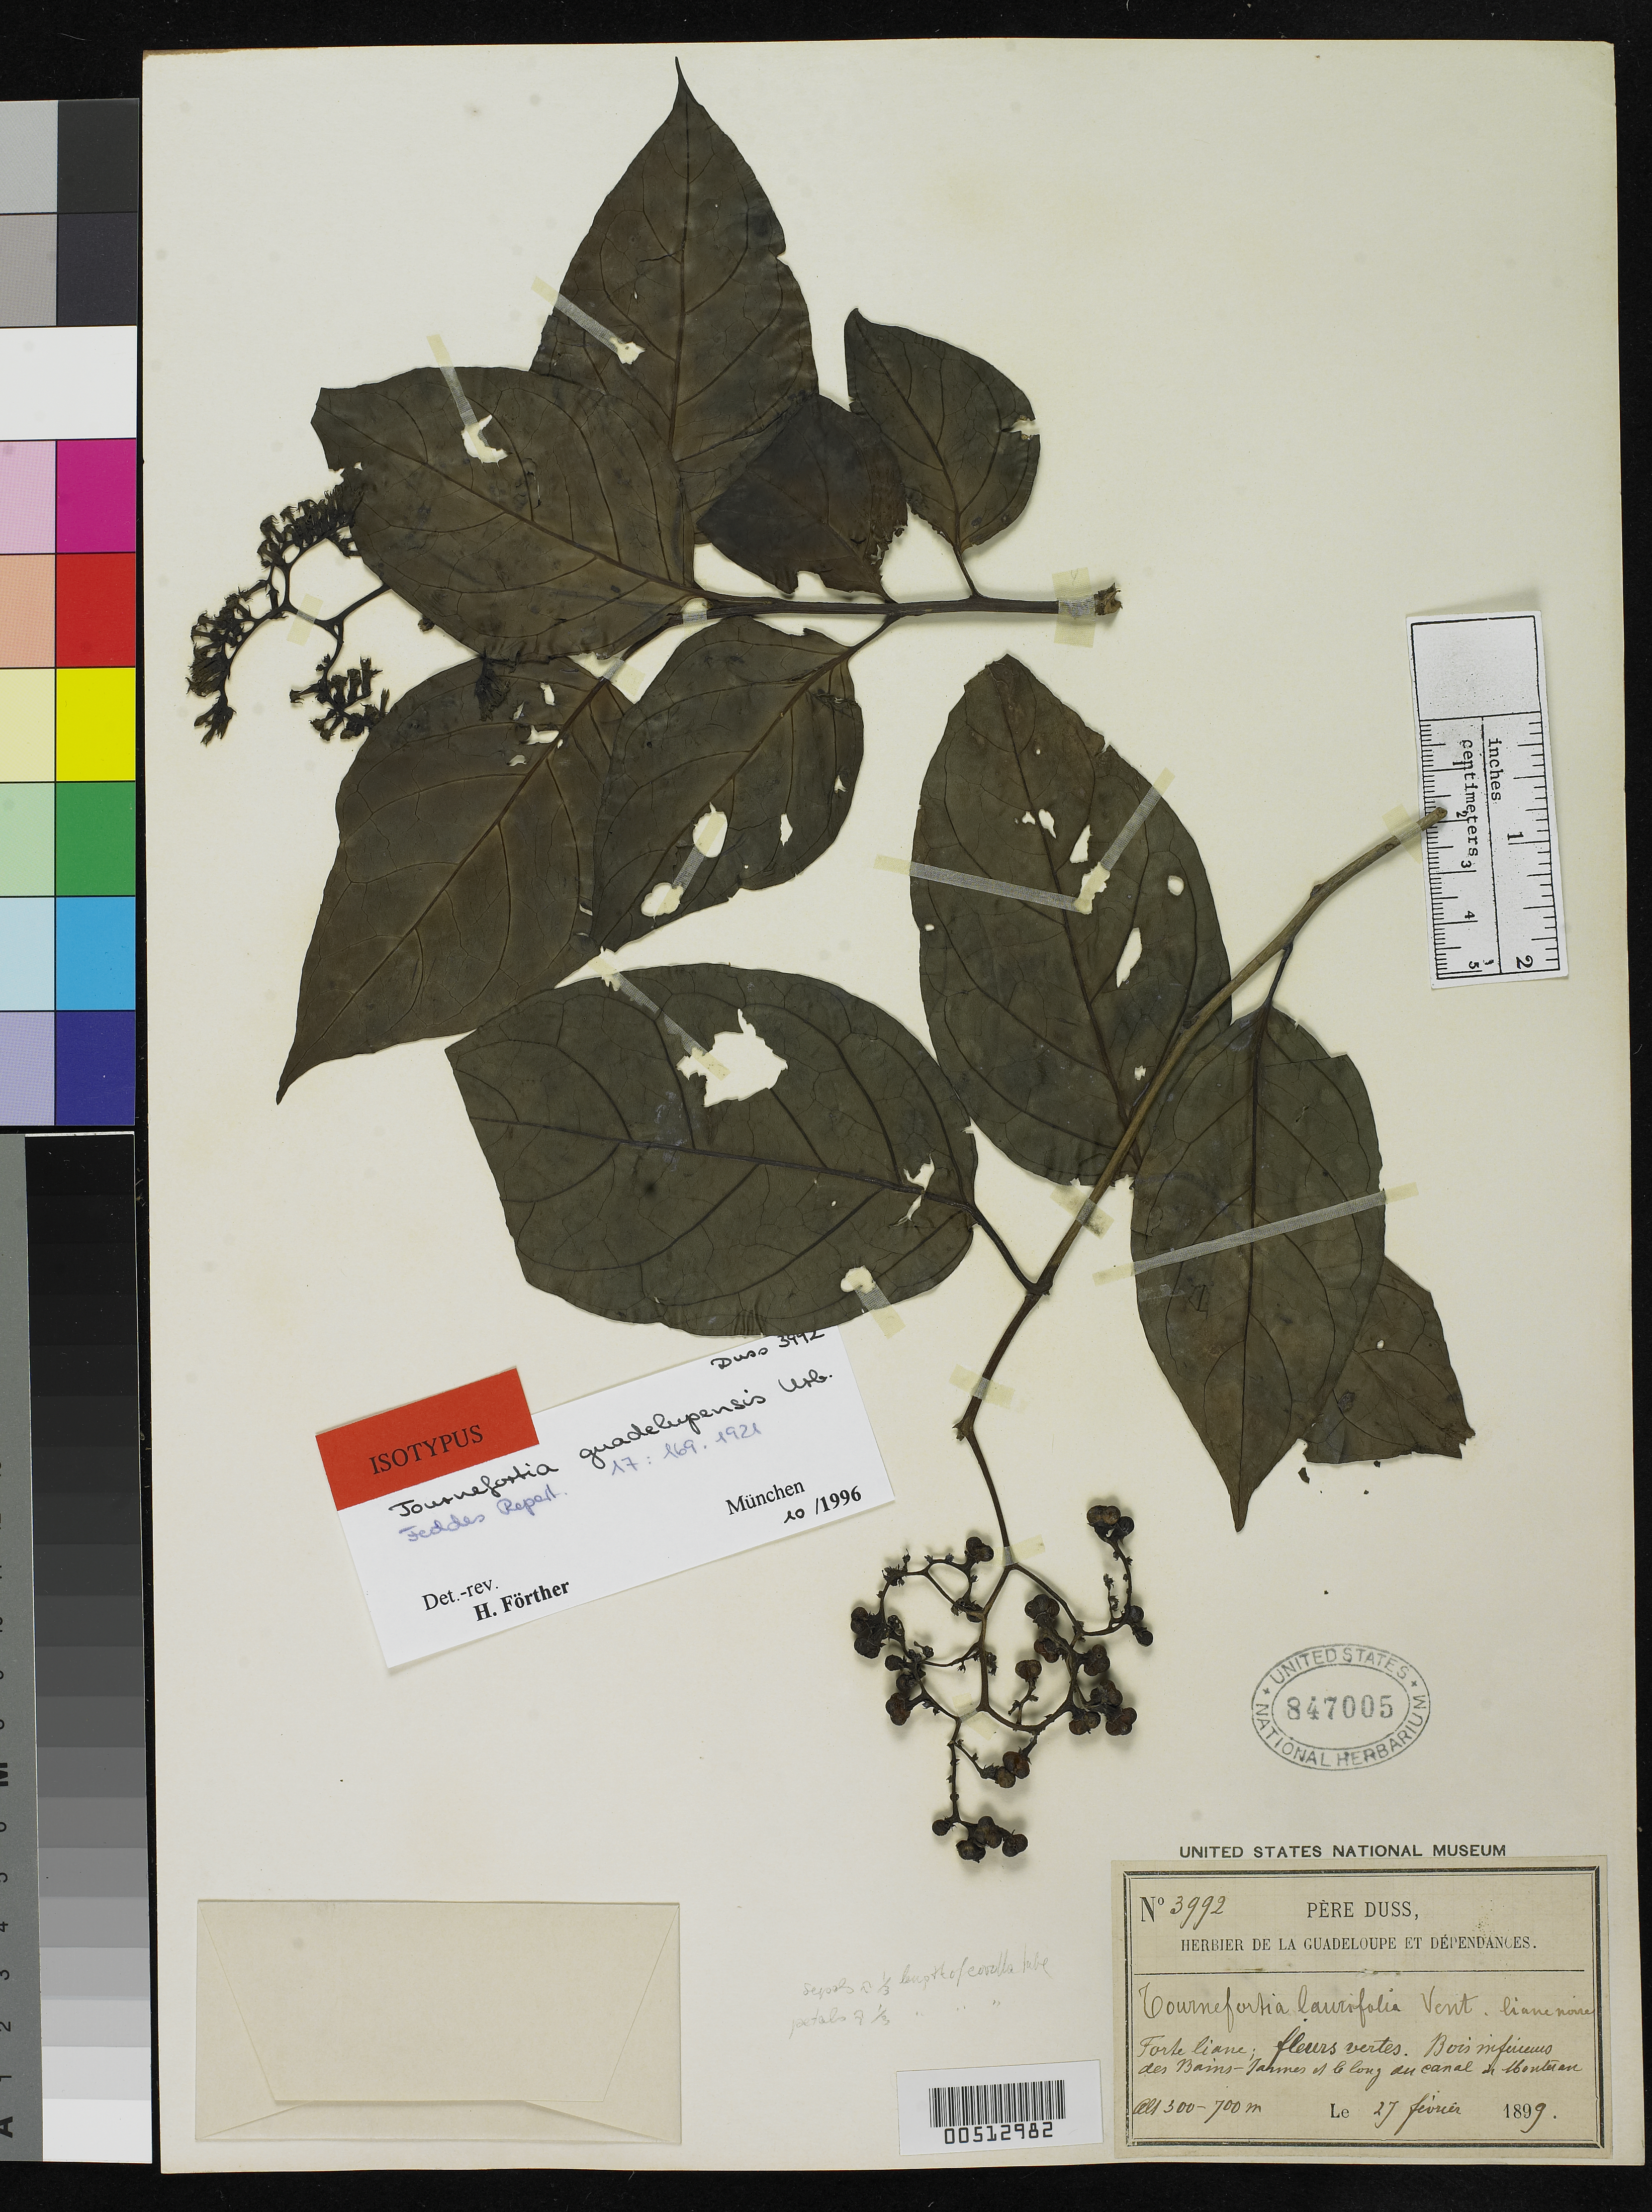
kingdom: Plantae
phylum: Tracheophyta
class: Magnoliopsida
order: Boraginales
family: Heliotropiaceae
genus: Tournefortia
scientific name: Tournefortia guadelupensis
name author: Urb.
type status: Isotype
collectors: Père Duss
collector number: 3992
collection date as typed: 27 Feb 1899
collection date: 1899-02-27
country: Guadeloupe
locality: Bois Mferens des Bains-James et Lelong au Canal a Montagne.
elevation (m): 300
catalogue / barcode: US 847005